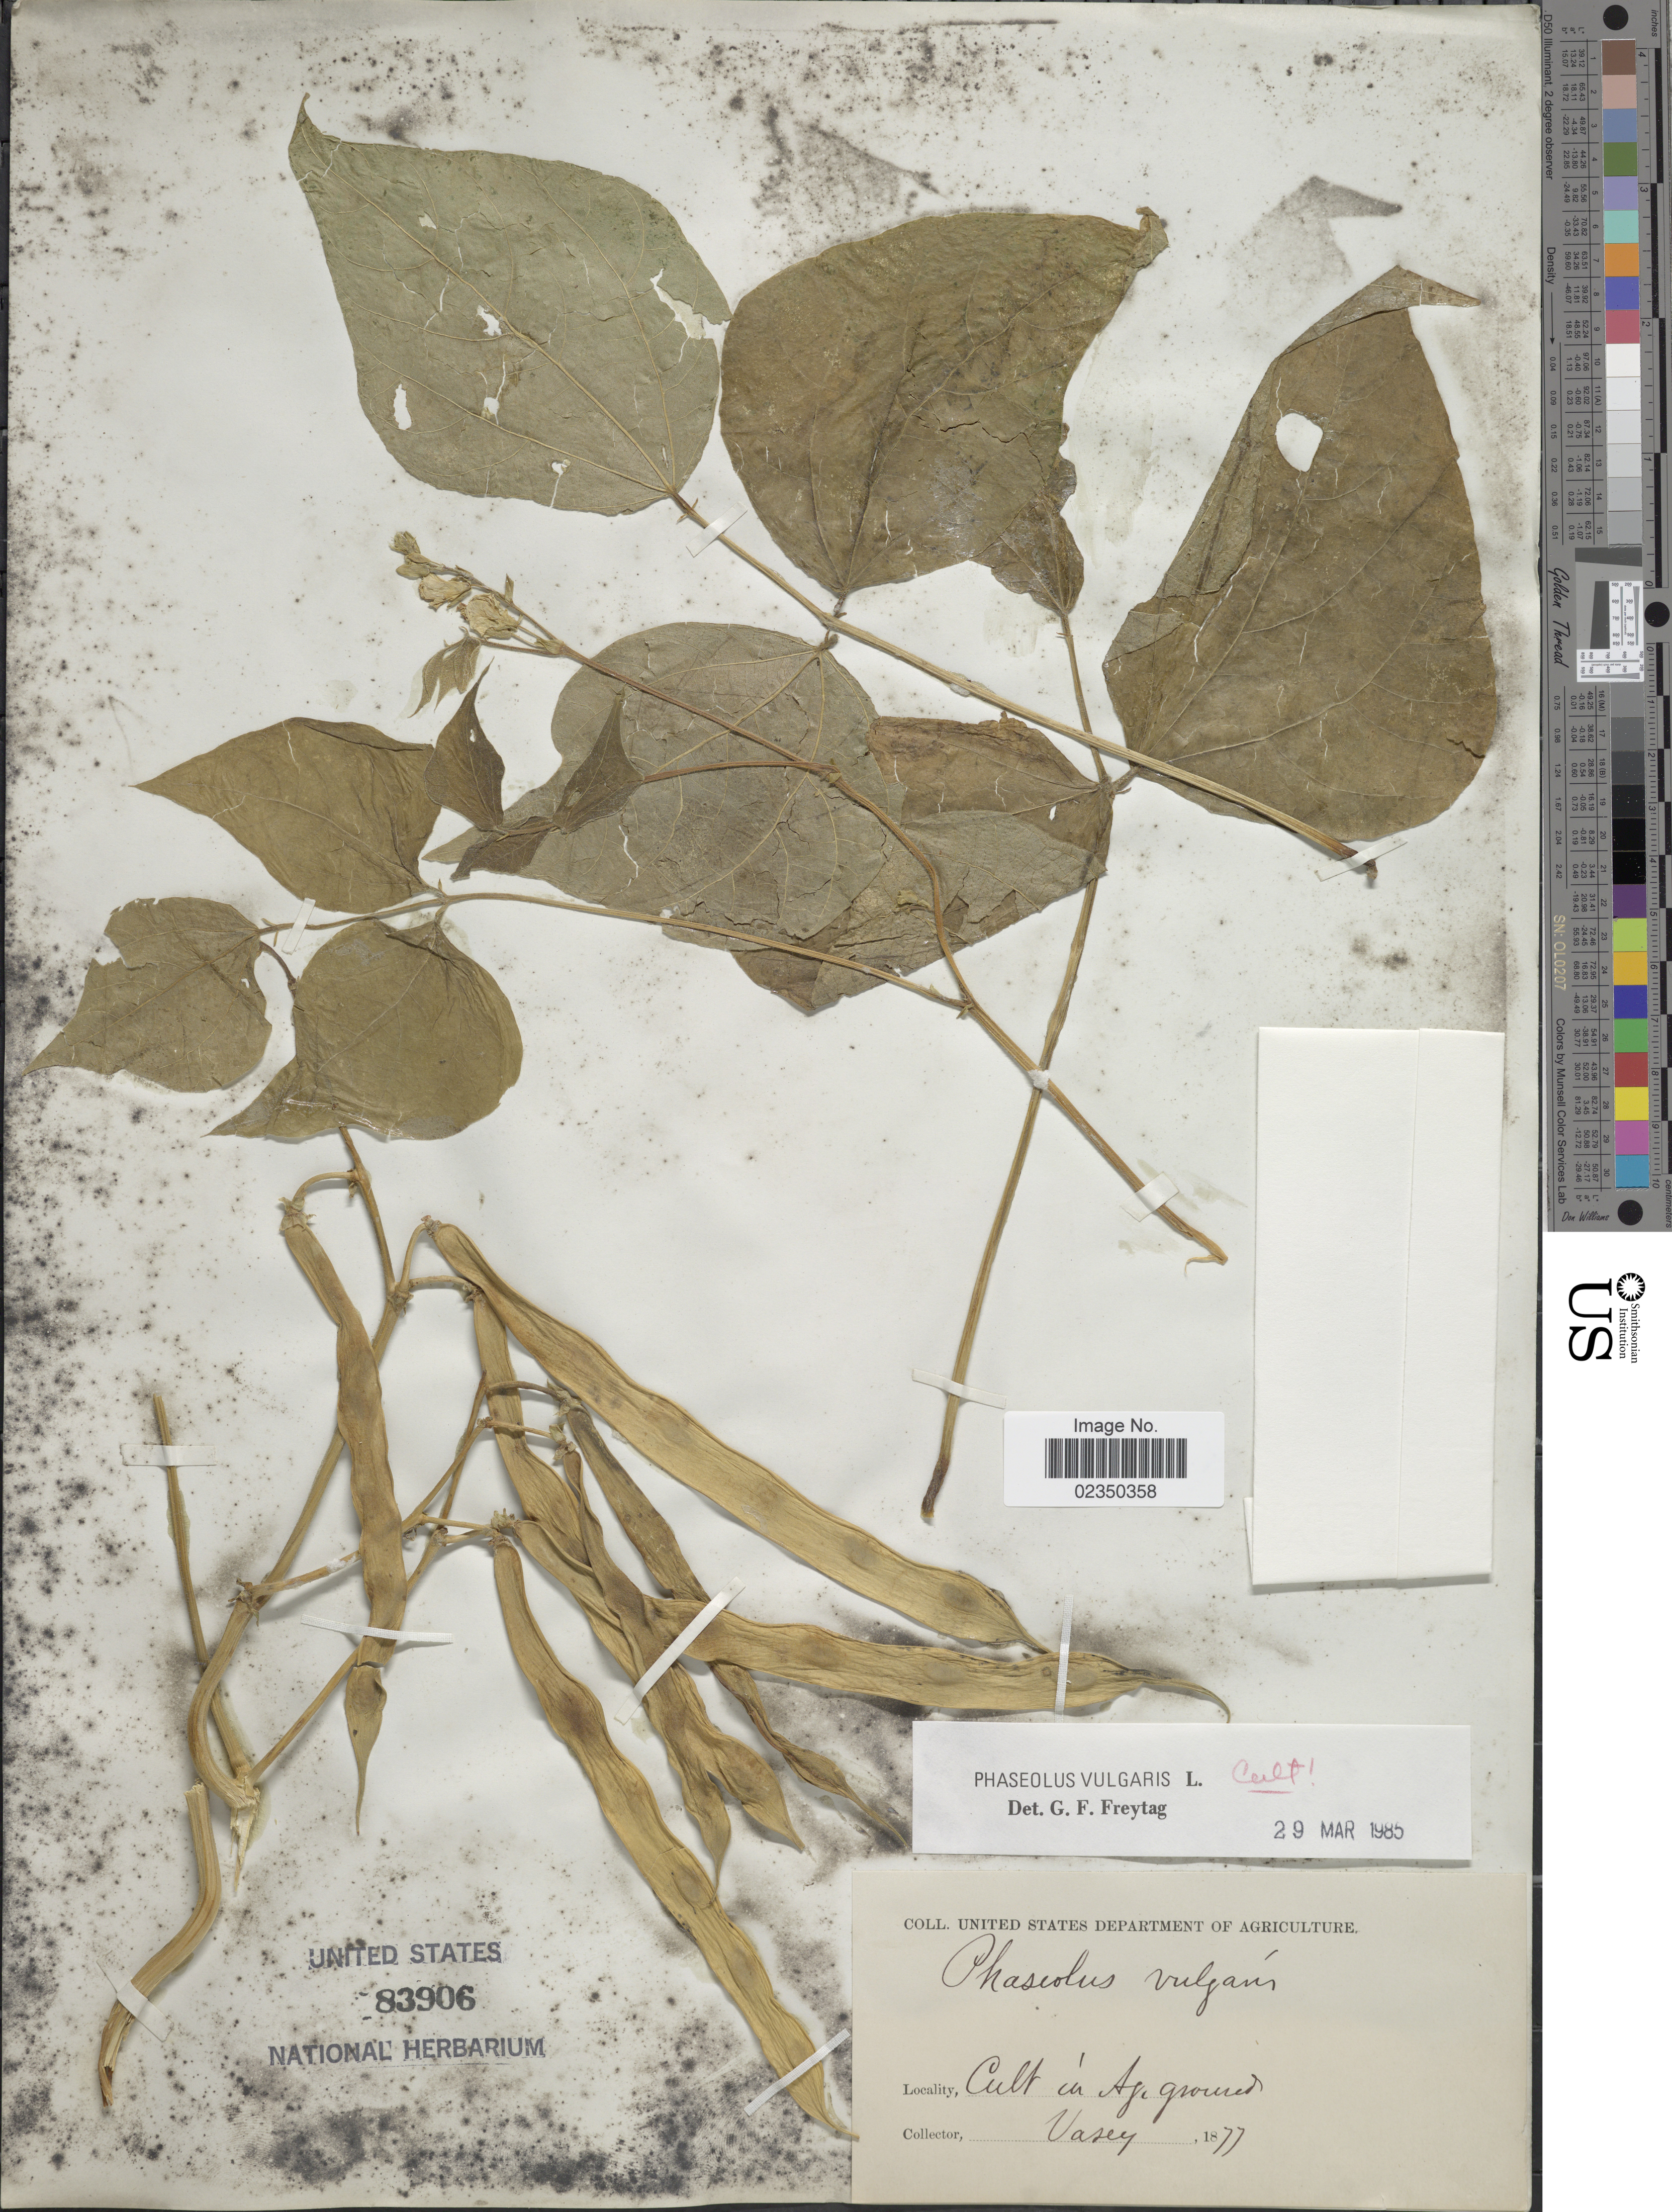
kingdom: Plantae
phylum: Tracheophyta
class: Magnoliopsida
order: Fabales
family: Fabaceae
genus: Phaseolus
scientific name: Phaseolus vulgaris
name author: L.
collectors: Vasey, --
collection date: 1877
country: United States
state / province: District of Columbia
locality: Cult. in Ag. ground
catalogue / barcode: US 83906